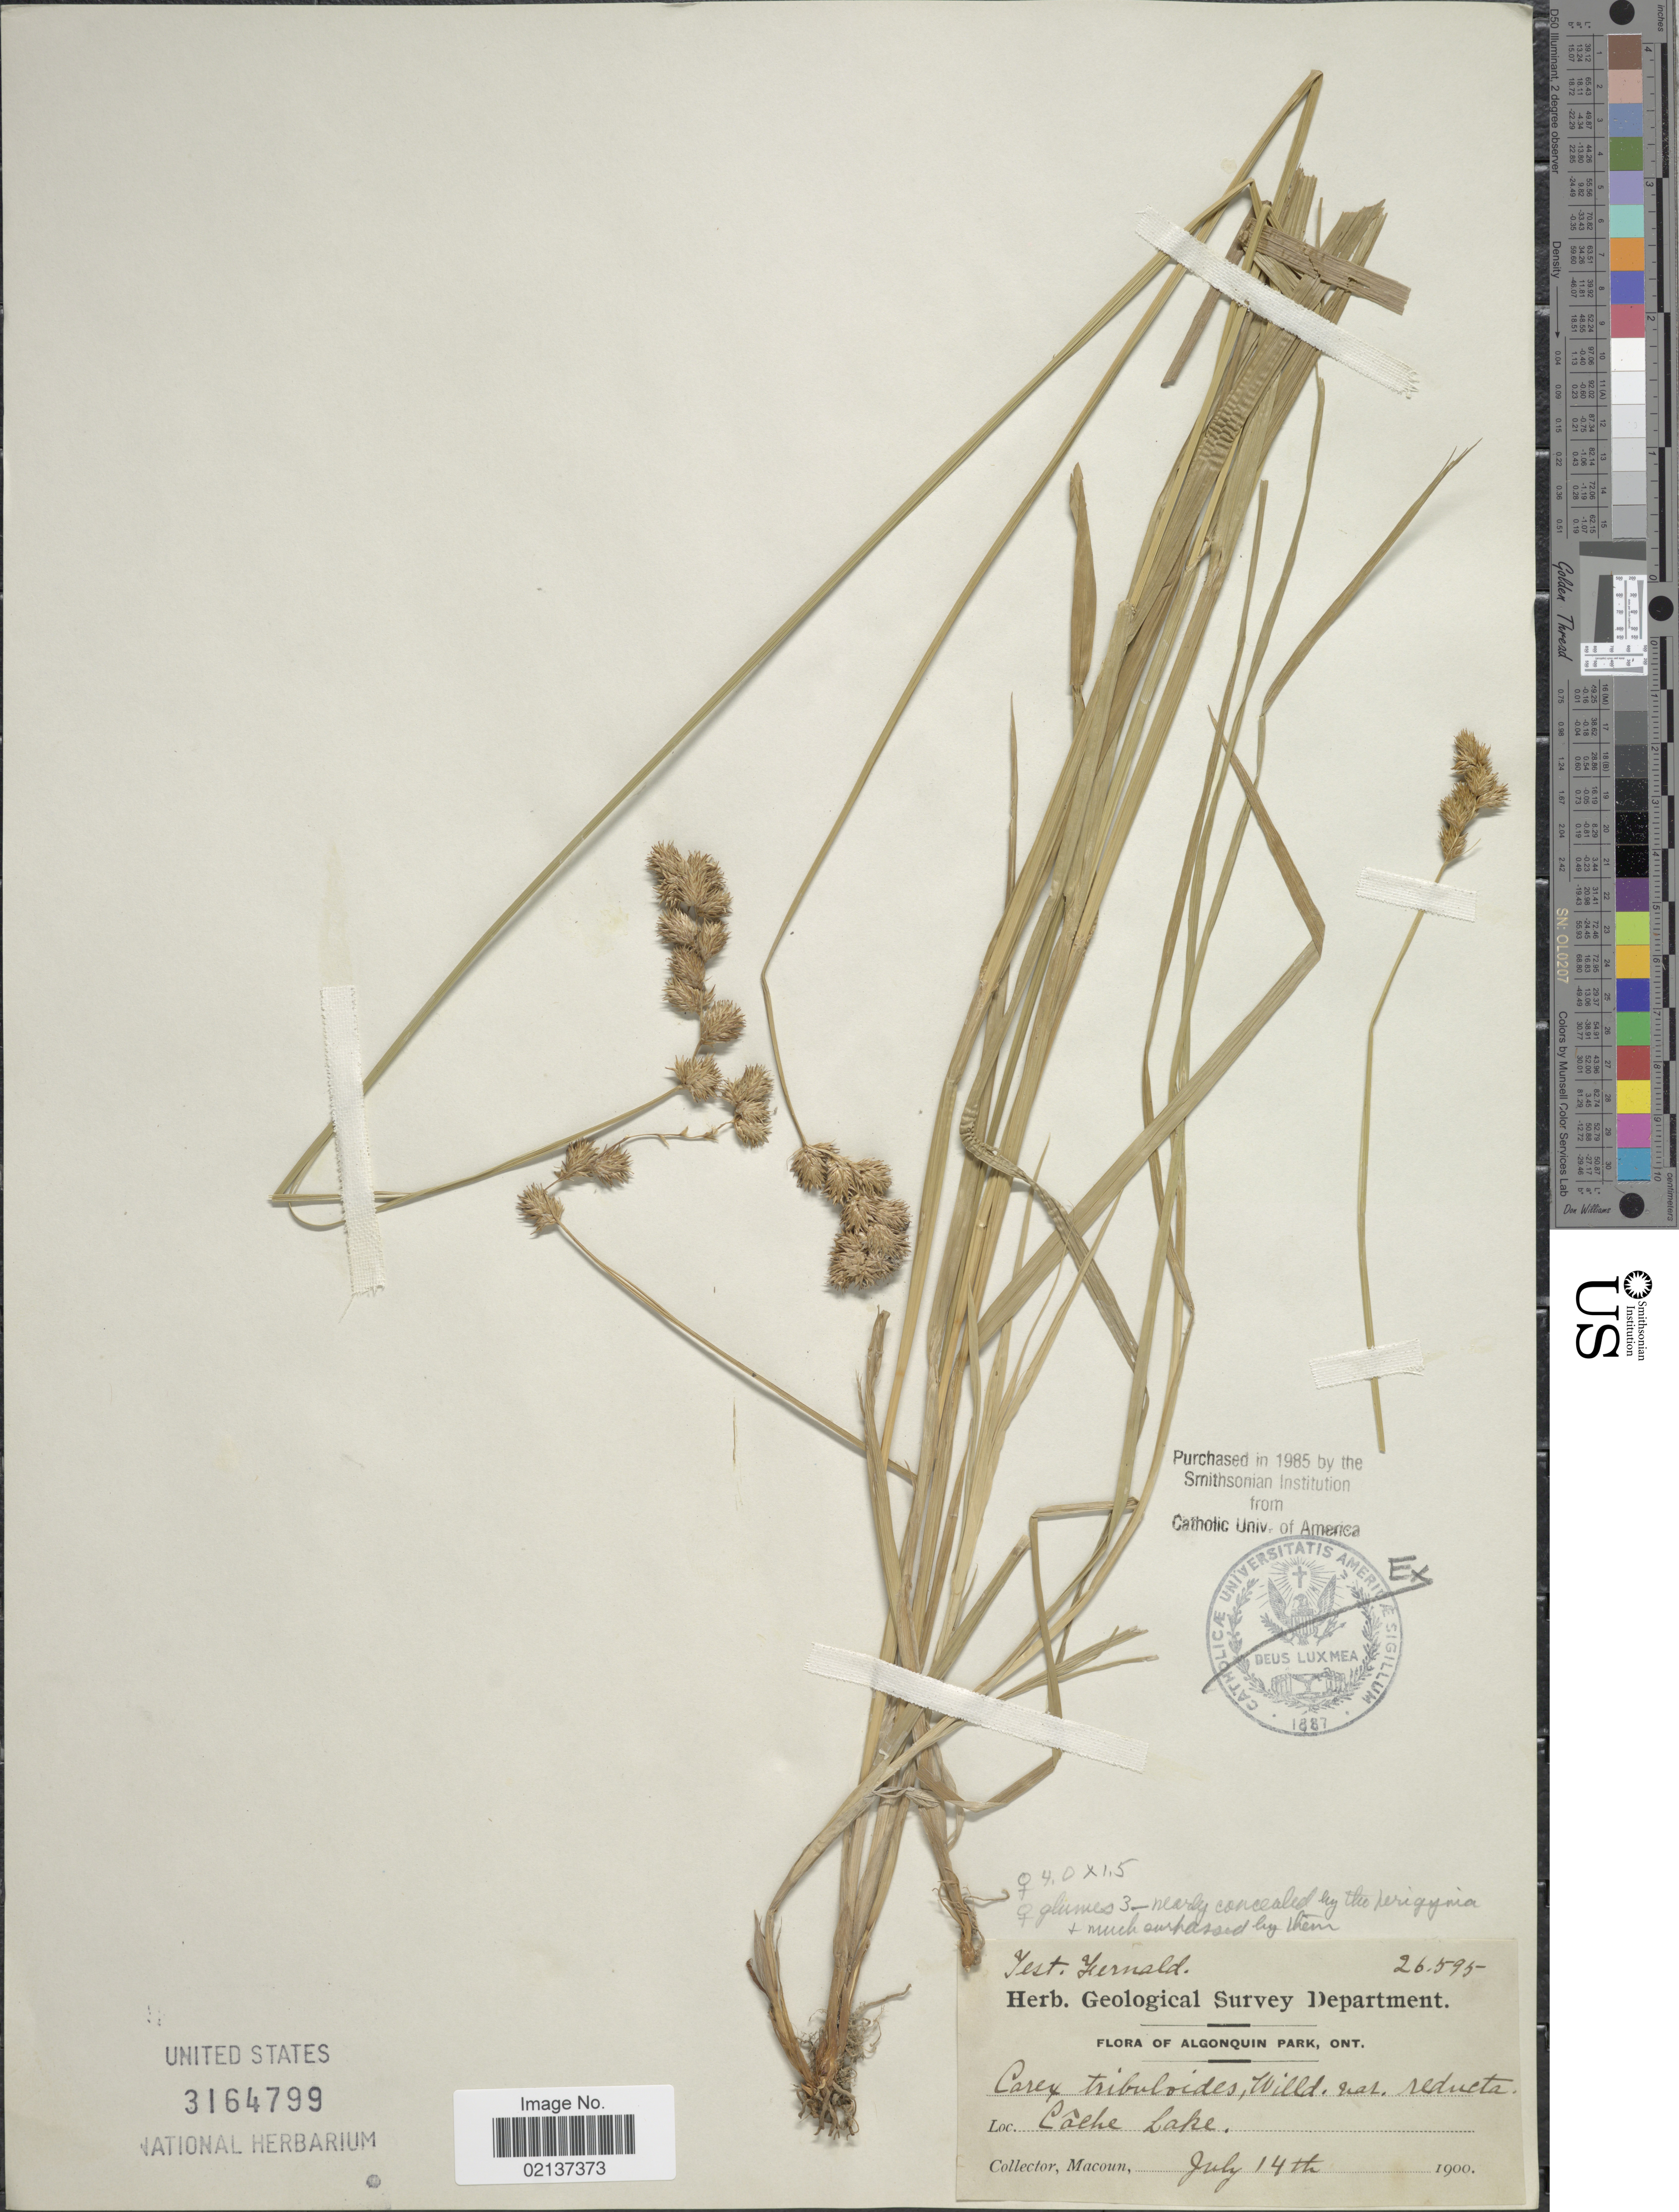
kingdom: Plantae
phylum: Tracheophyta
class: Liliopsida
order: Poales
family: Cyperaceae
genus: Carex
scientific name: Carex tribuloides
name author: Wahlenb.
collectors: -- Macoun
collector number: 26595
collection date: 1900-07-14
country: Canada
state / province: Ontario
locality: Algonquin Park, Ont., Cache Lake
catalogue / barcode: US 3164799